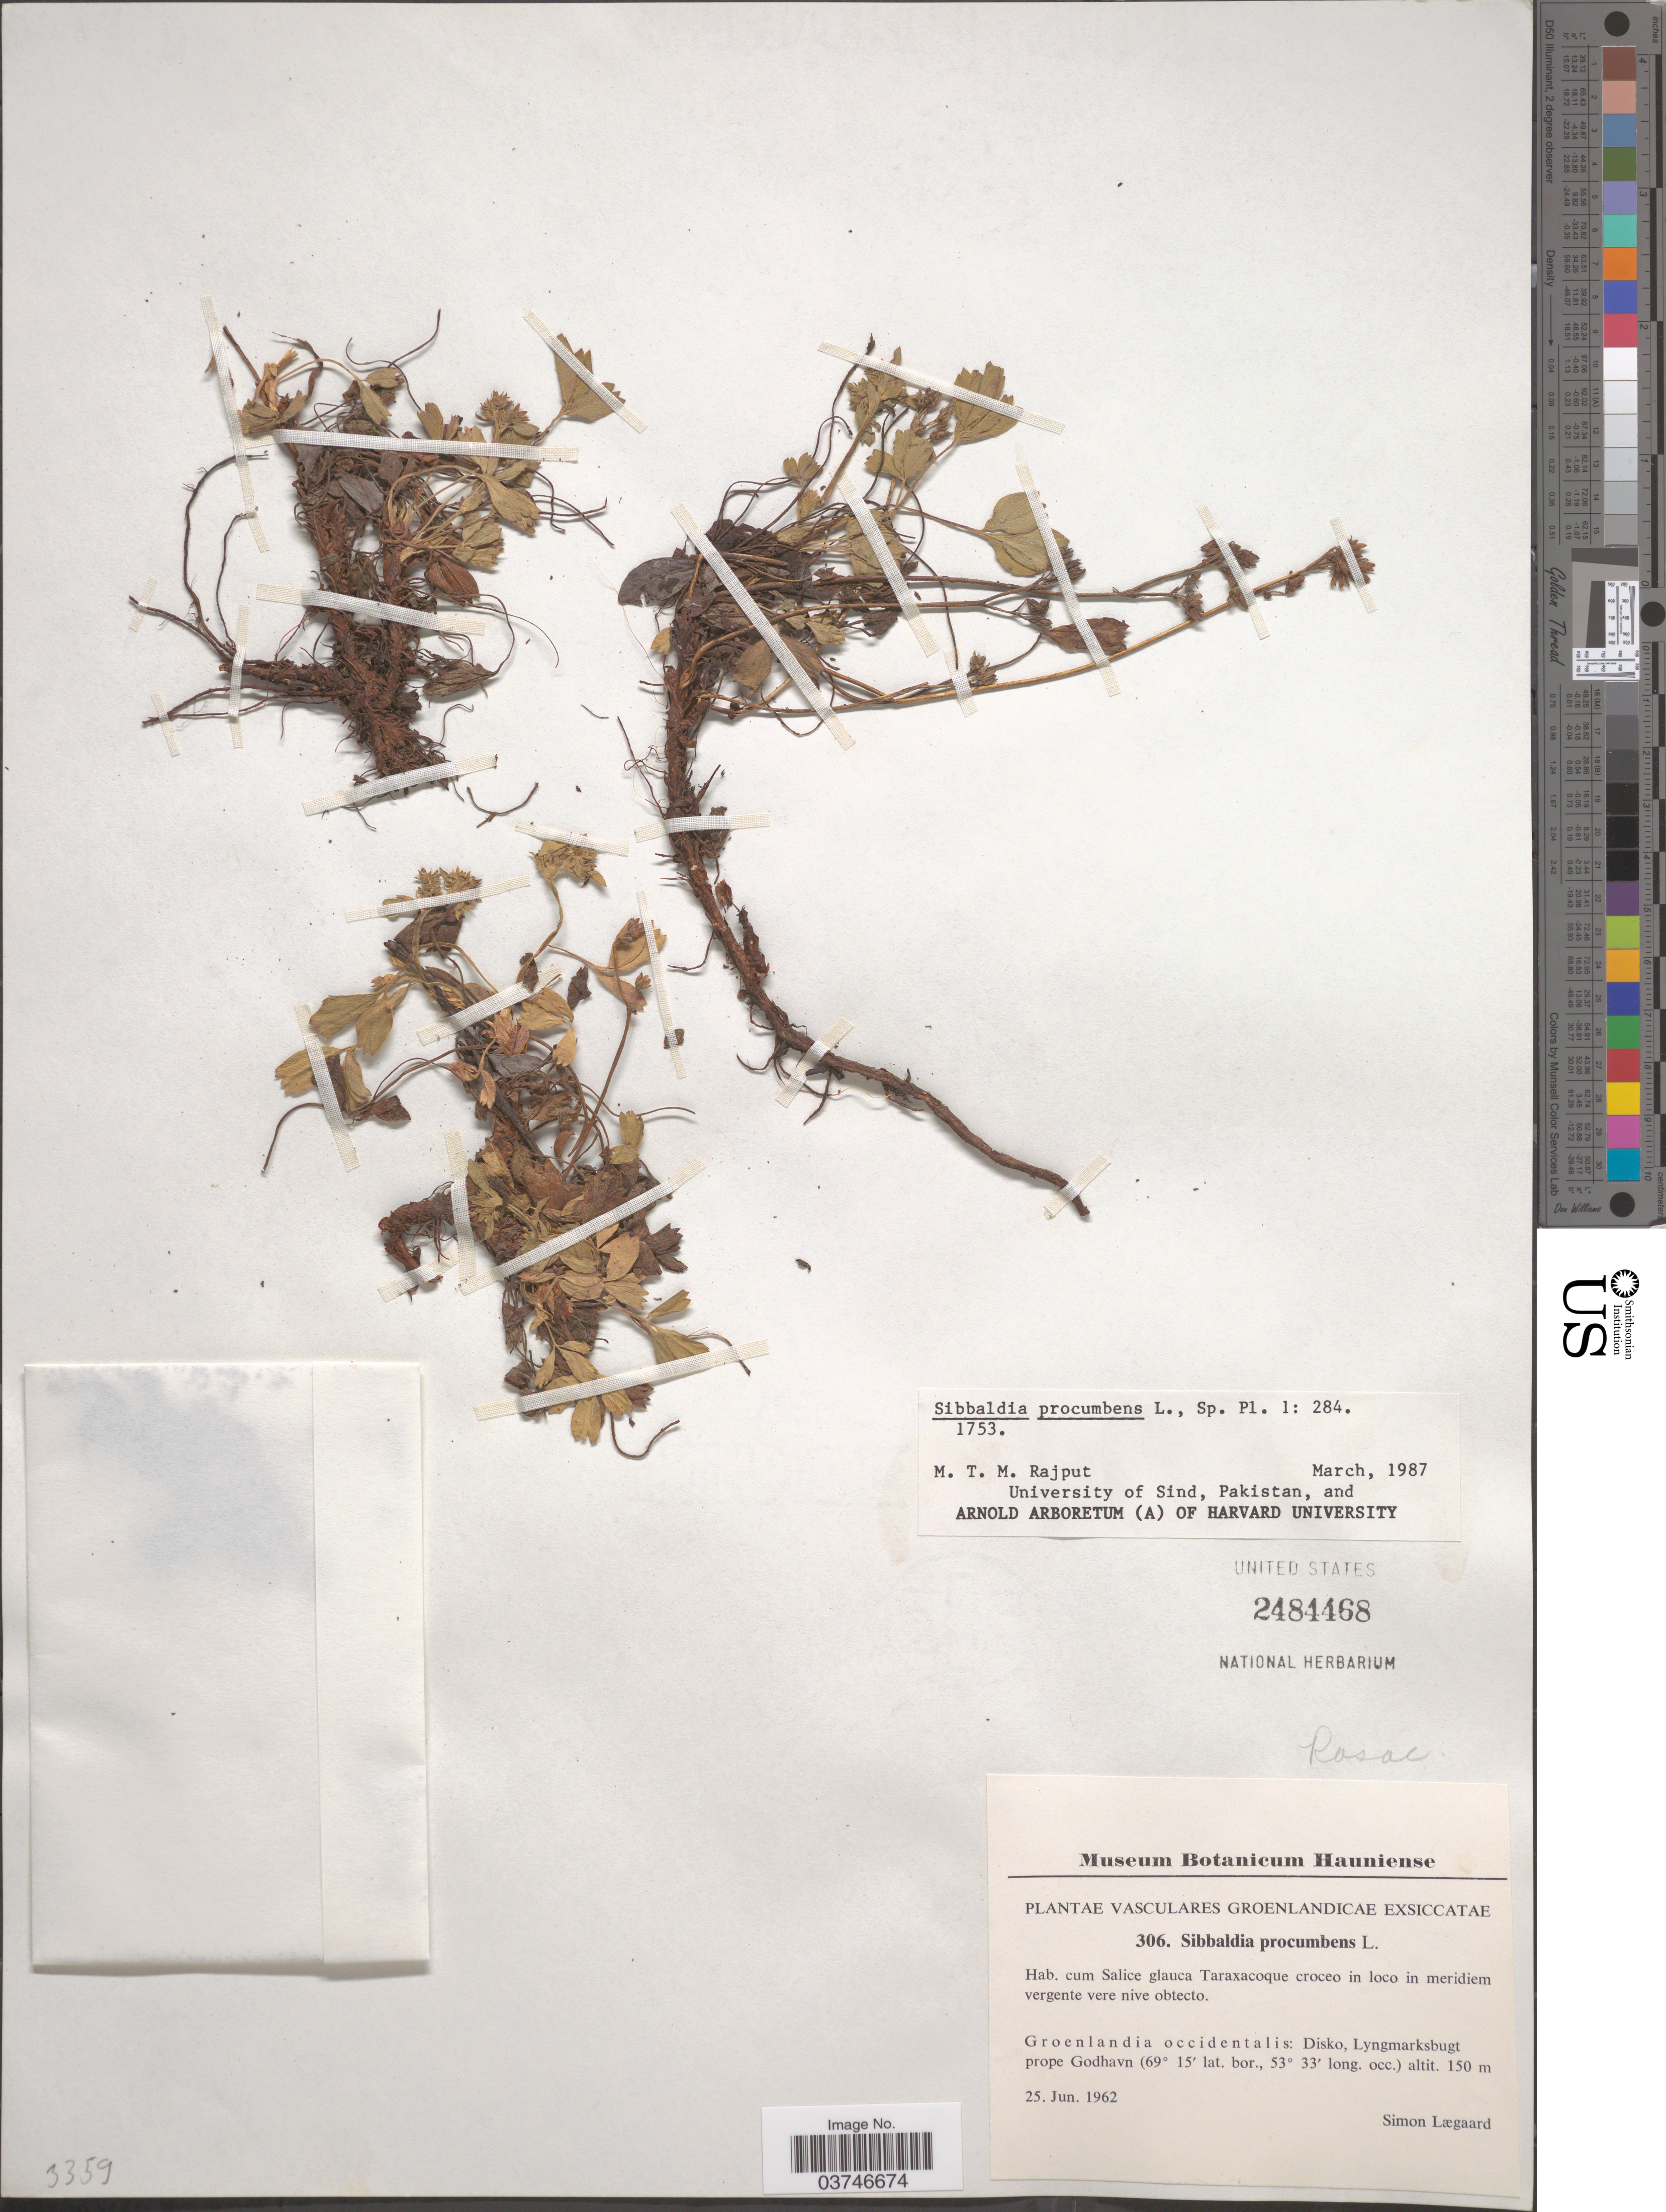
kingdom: Plantae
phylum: Tracheophyta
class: Magnoliopsida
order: Rosales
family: Rosaceae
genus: Sibbaldia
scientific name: Sibbaldia procumbens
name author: L.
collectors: S. Lægaard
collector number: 306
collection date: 1962-06-25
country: Greenland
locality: Groenlandia occidentalis: Disko, Lyngmarksbugt prope Godhavn.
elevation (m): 150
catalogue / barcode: US 2484468